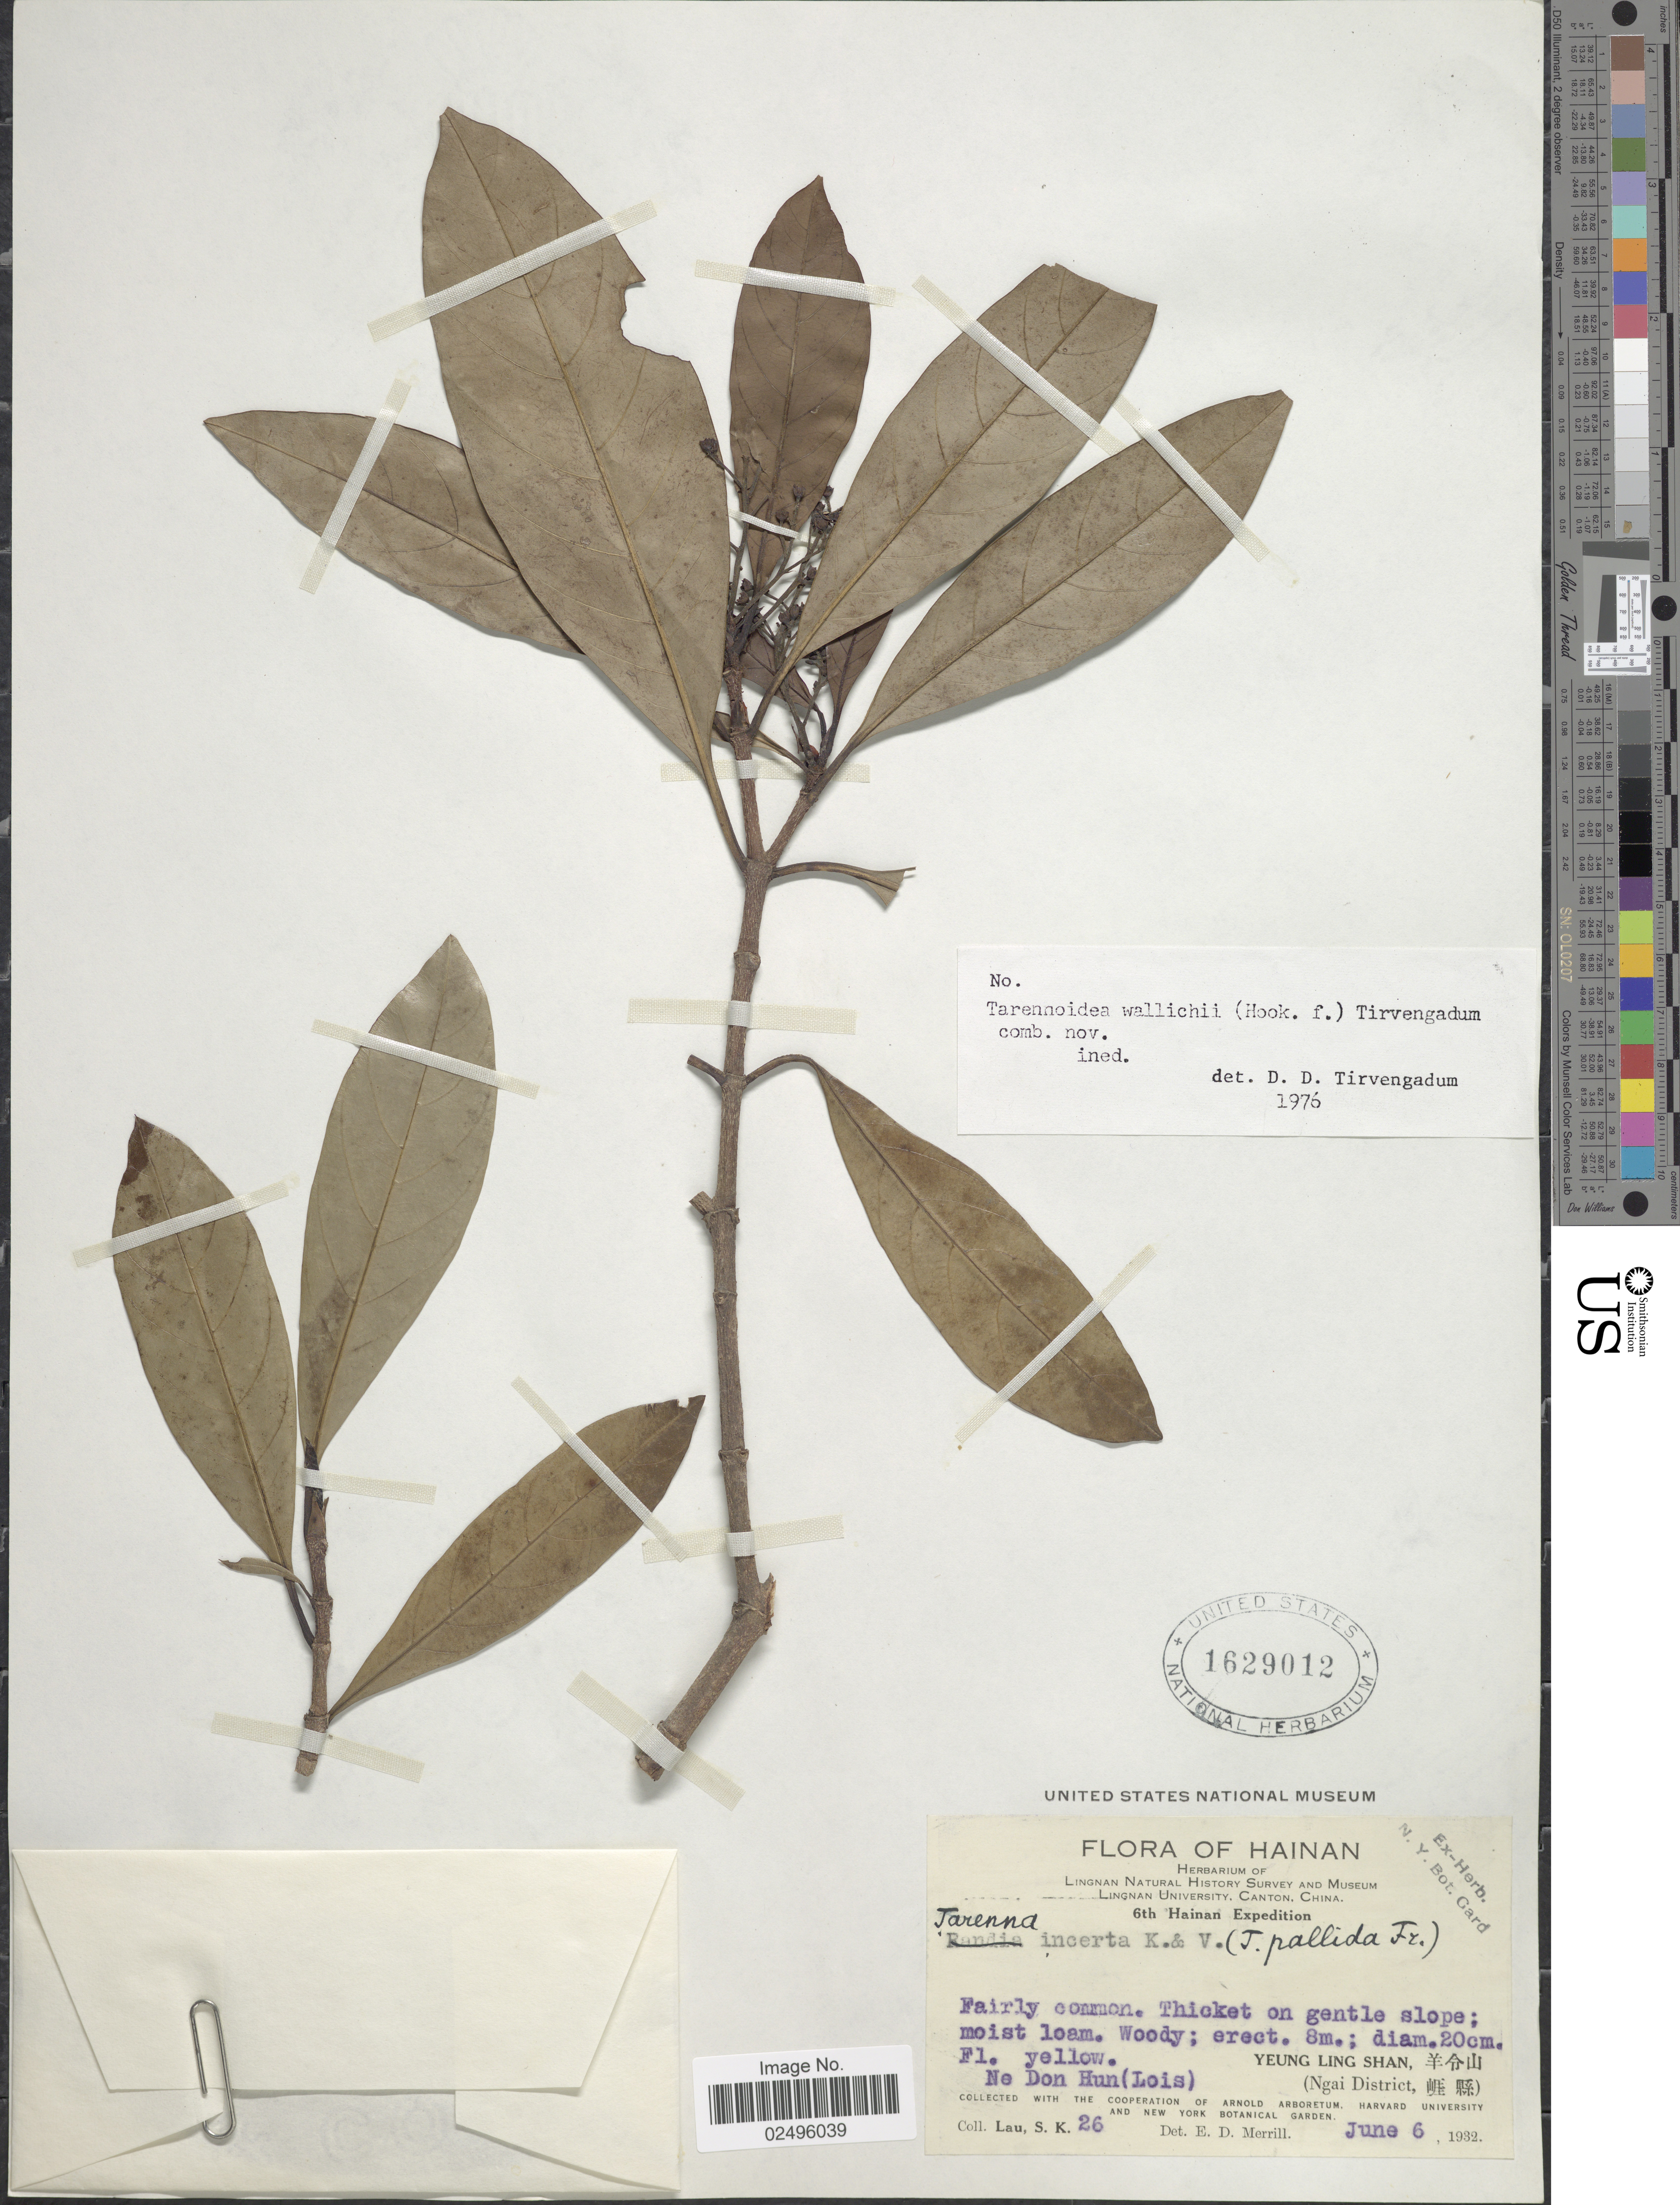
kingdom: Plantae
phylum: Tracheophyta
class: Magnoliopsida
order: Gentianales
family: Rubiaceae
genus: Tarennoidea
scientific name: Tarennoidea wallichii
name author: (Hook. f.) Tirveng. & Sastre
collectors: S. K. Lau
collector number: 26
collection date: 1932-06-06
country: China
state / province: Hainan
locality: Ne Don Hun (LoiYeung Ling Shan(Ngai District,)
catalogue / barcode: US 1629012